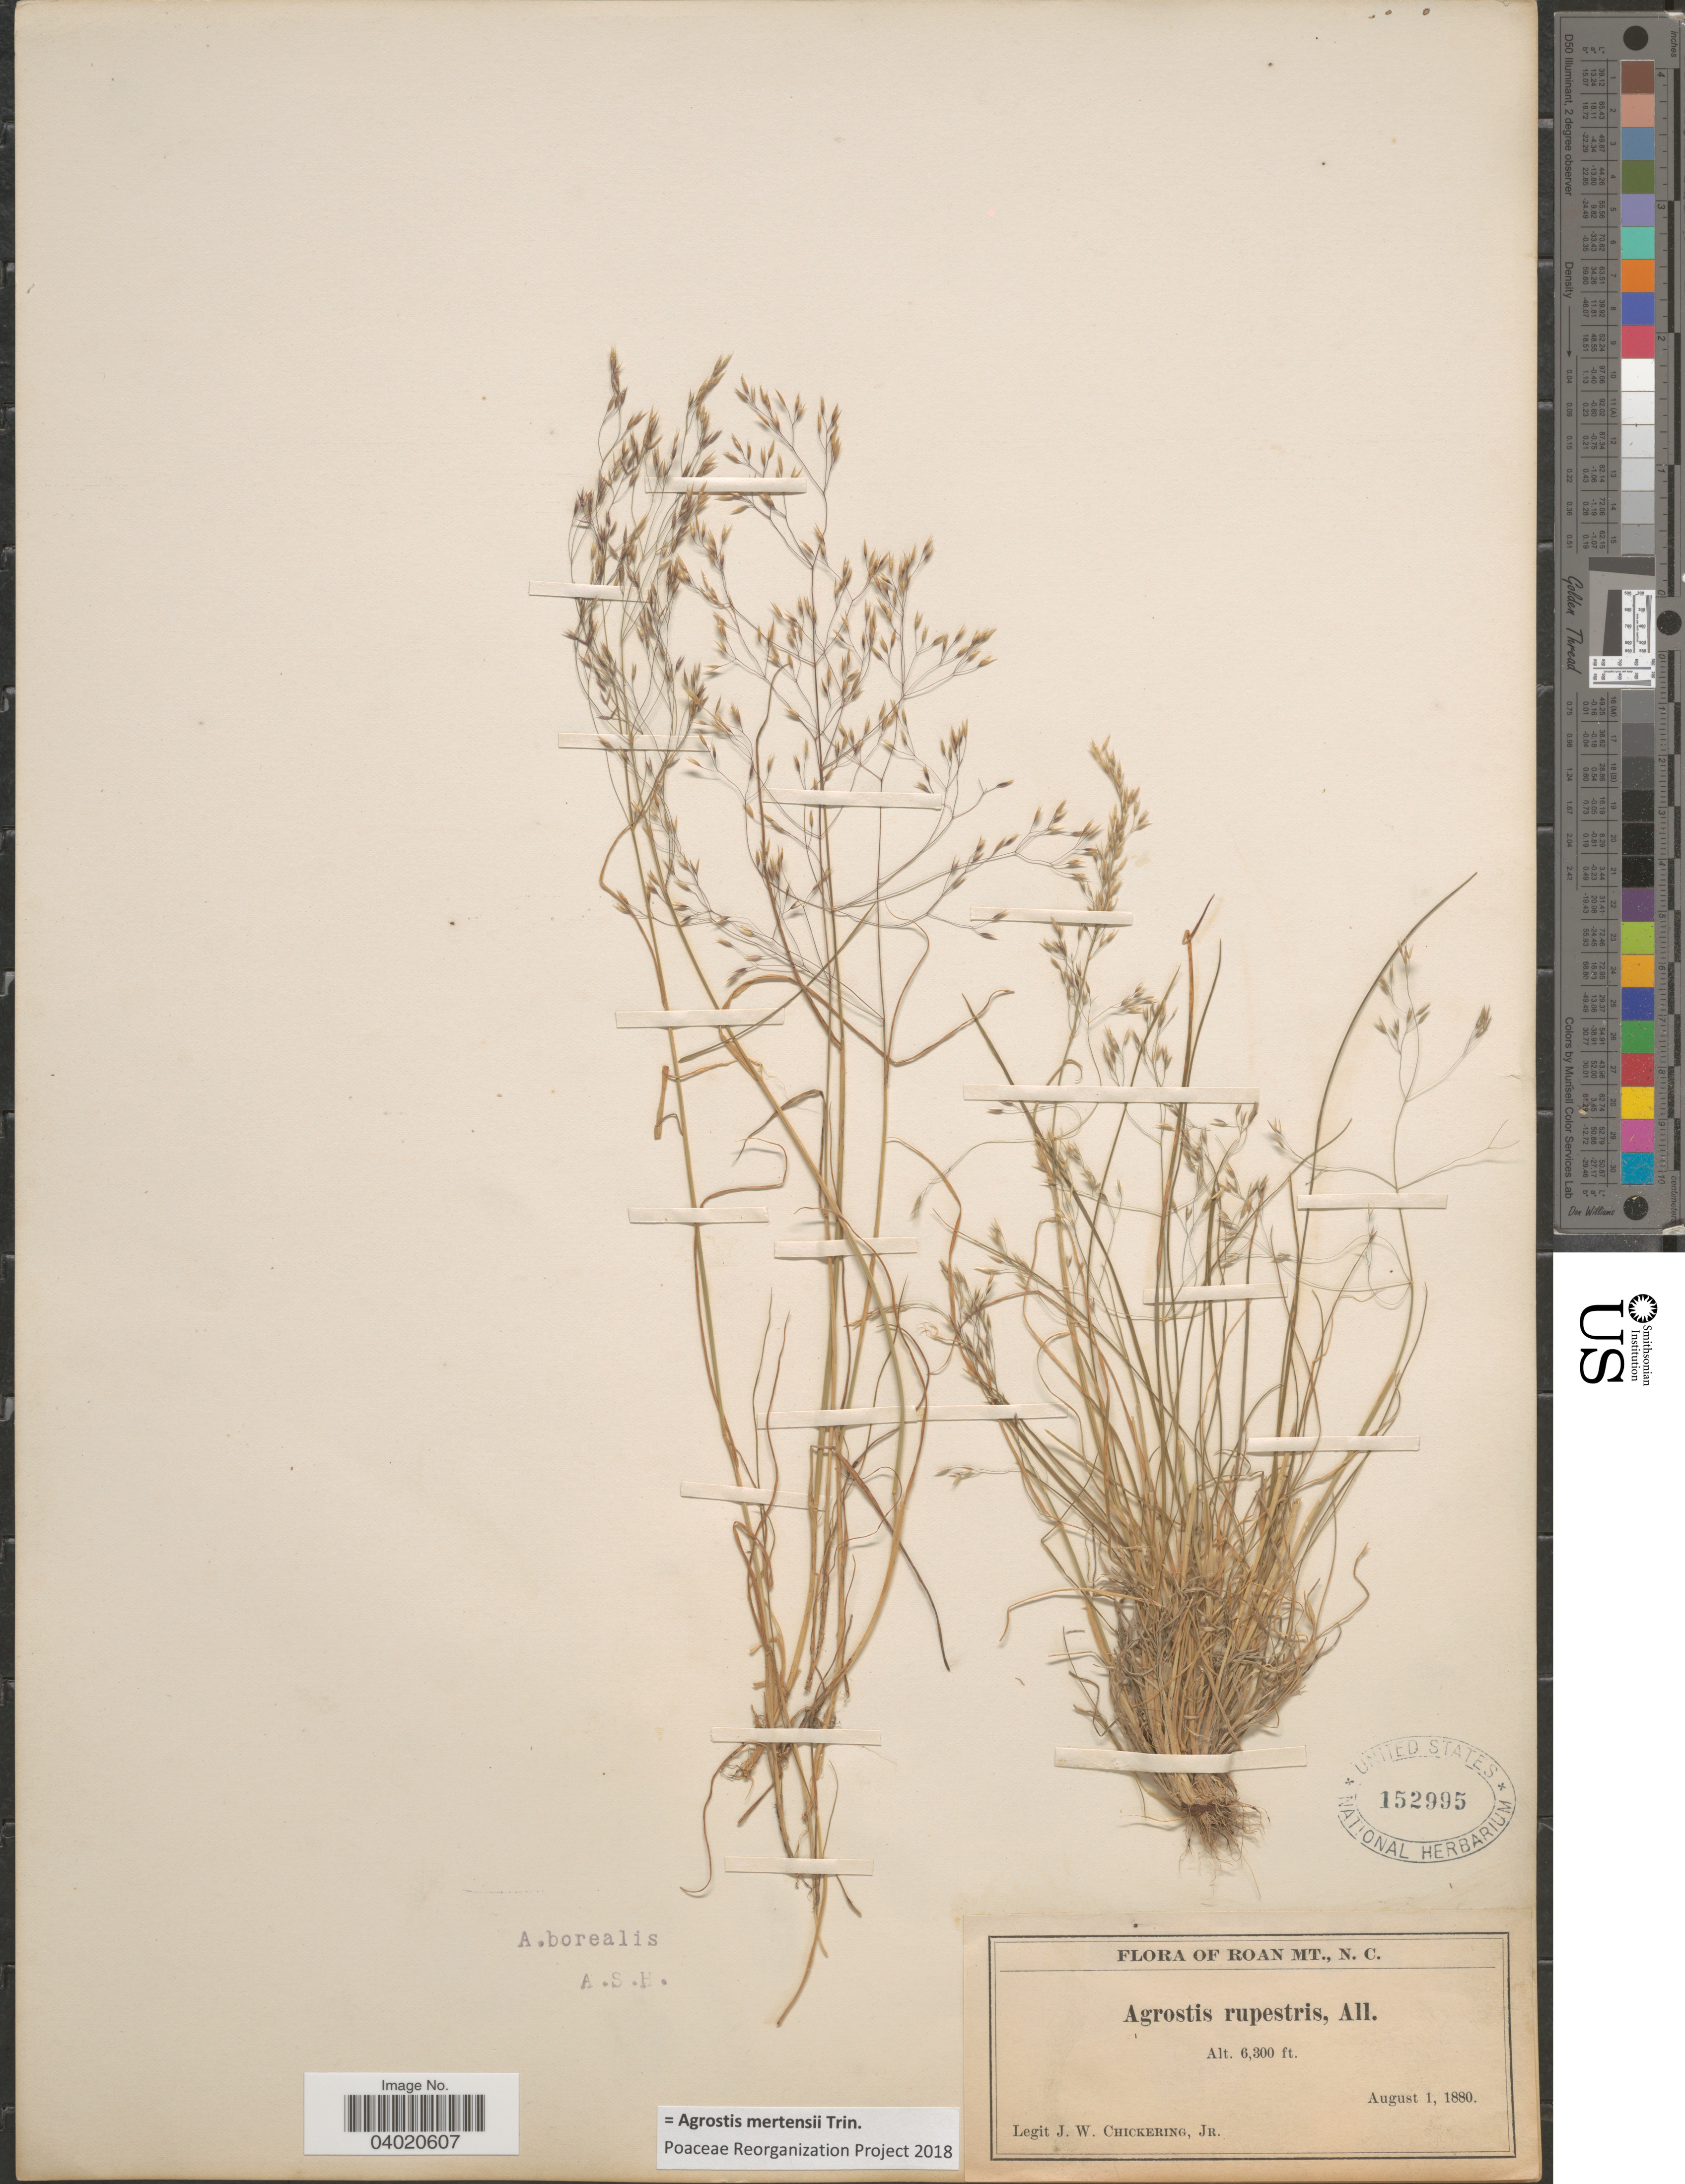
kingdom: Plantae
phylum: Tracheophyta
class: Liliopsida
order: Poales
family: Poaceae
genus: Agrostis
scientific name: Agrostis mertensii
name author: Trin.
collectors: J. W. Chickering Jr.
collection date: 1880-08-01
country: United States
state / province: North Carolina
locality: Roan Mt.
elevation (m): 1920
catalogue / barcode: US 152995